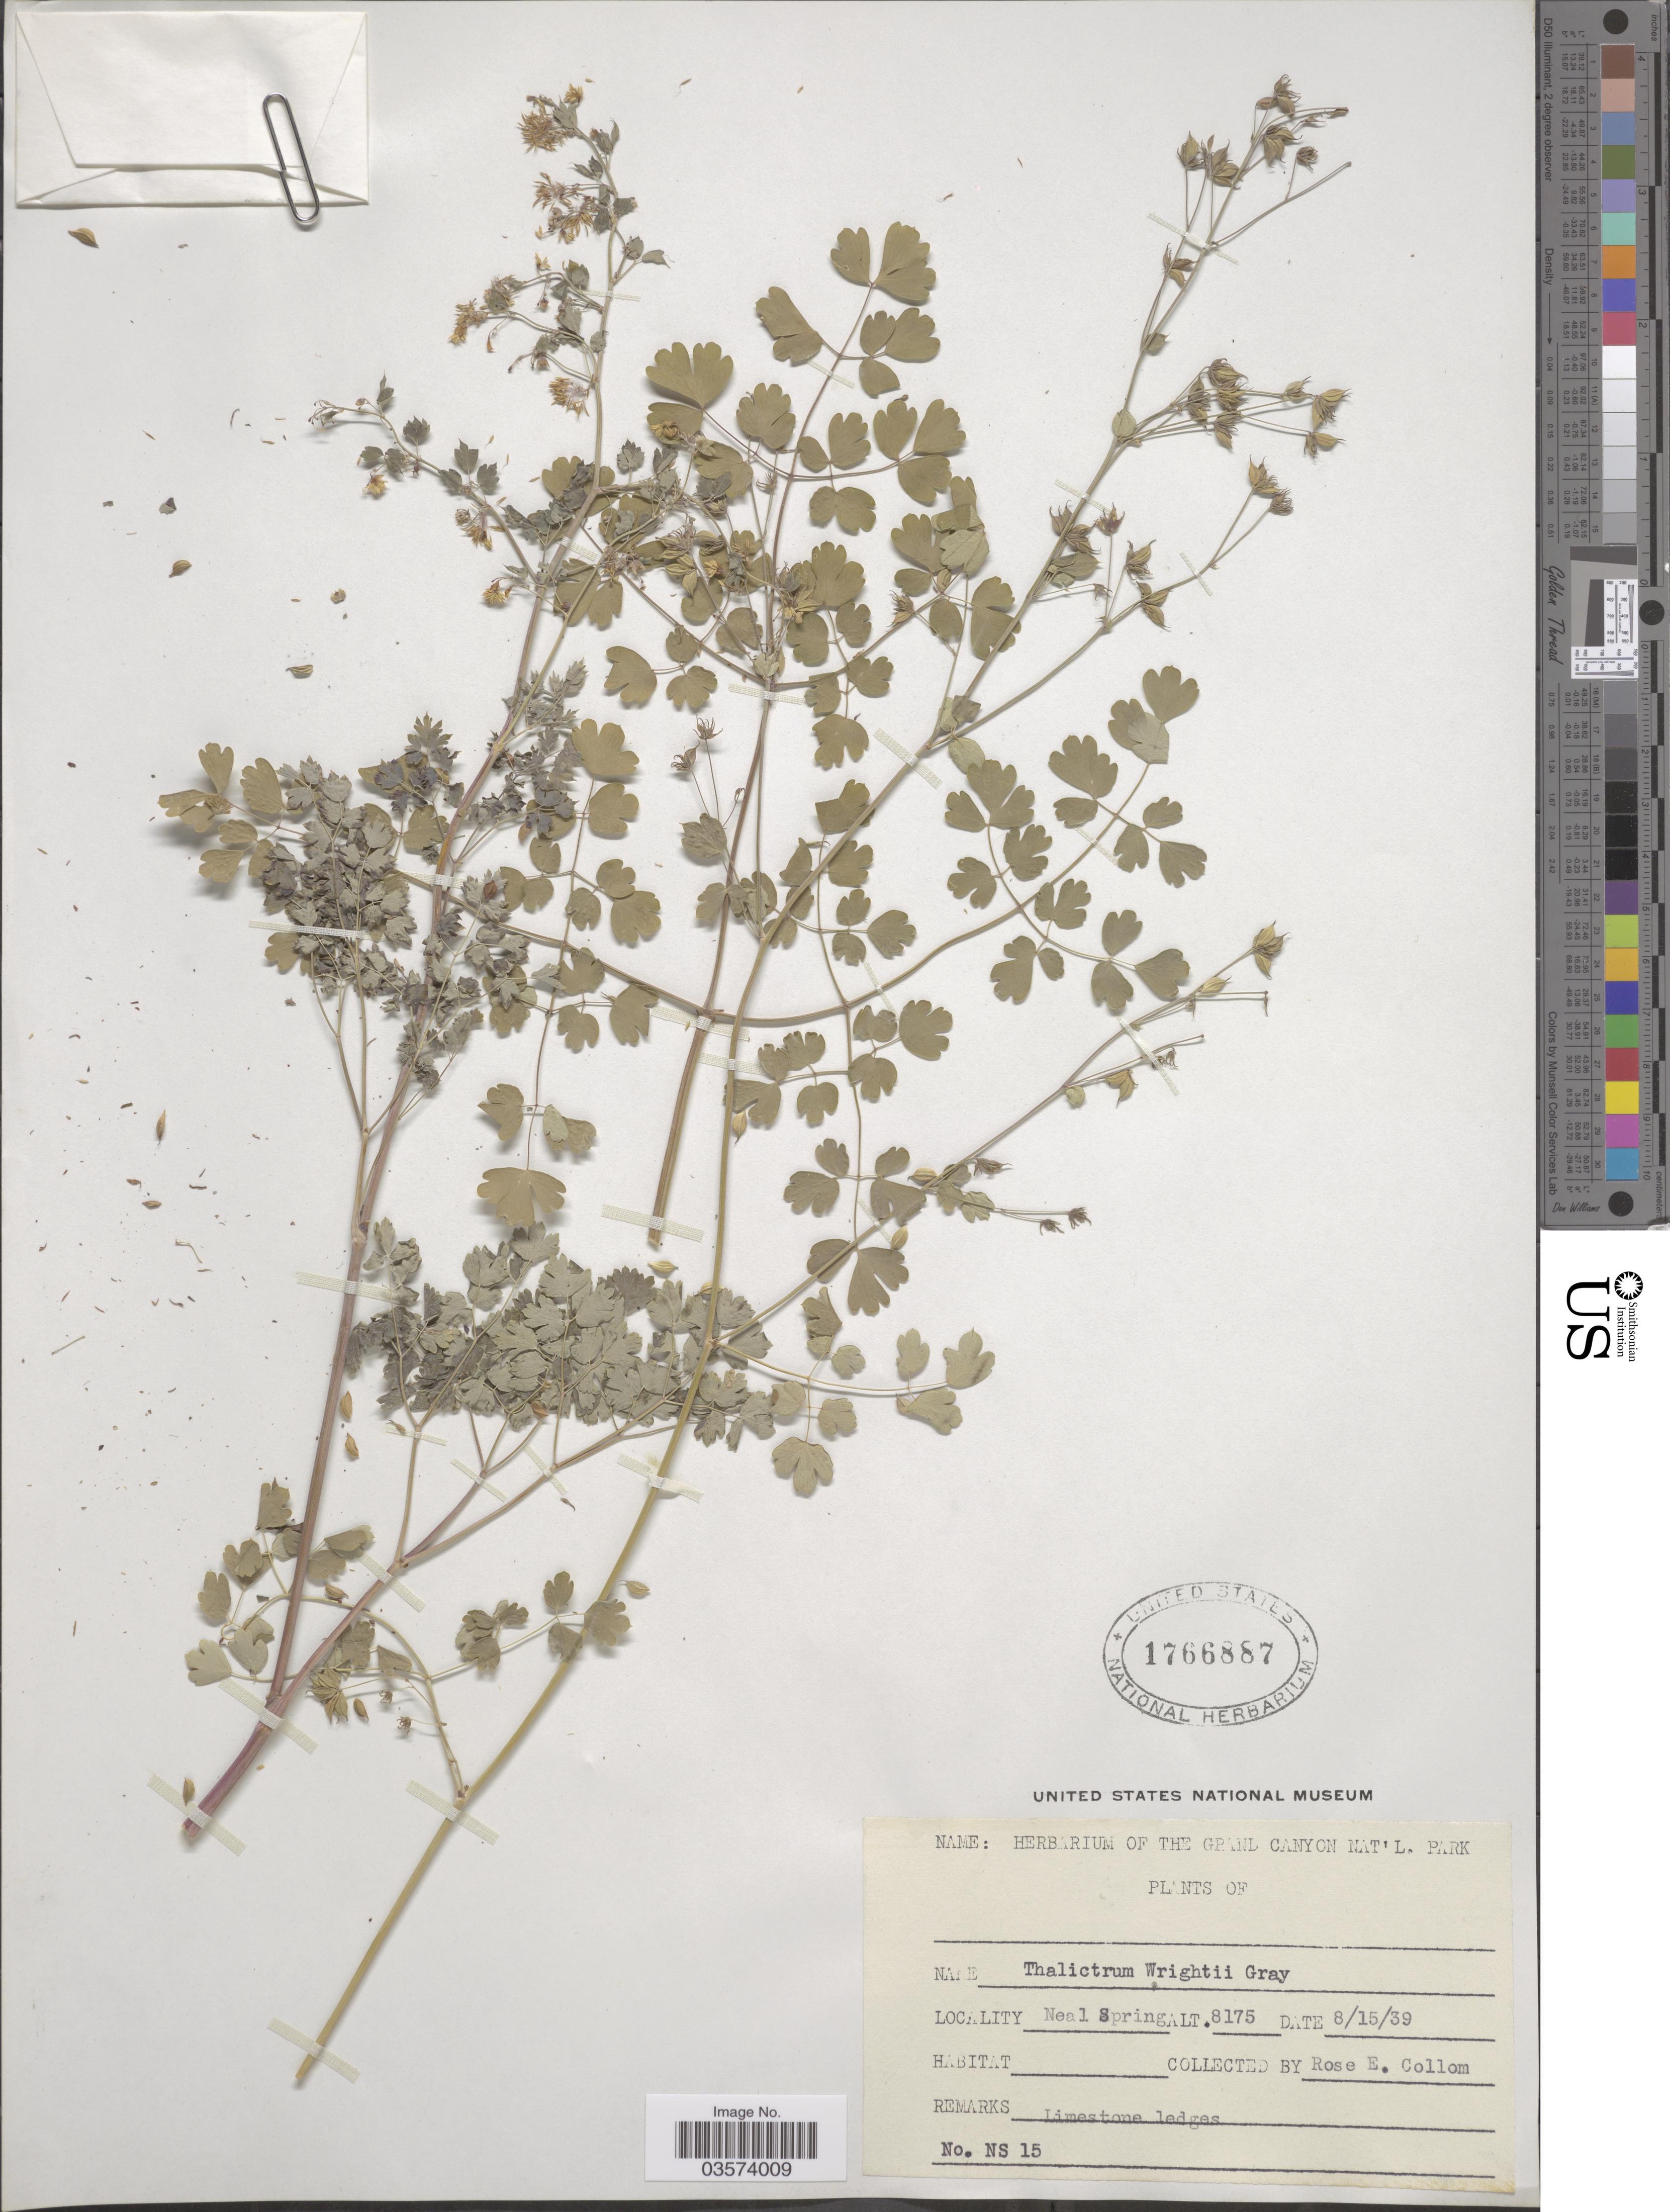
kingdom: Plantae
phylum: Tracheophyta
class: Magnoliopsida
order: Ranunculales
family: Ranunculaceae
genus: Thalictrum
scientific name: Thalictrum fendleri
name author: Engelm. ex A. Gray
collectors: R. E. Collom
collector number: NS 15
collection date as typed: Transcribed d/m/y: 15/8/39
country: United States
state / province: Arizona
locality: Neal Spring.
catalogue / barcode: US 1766887